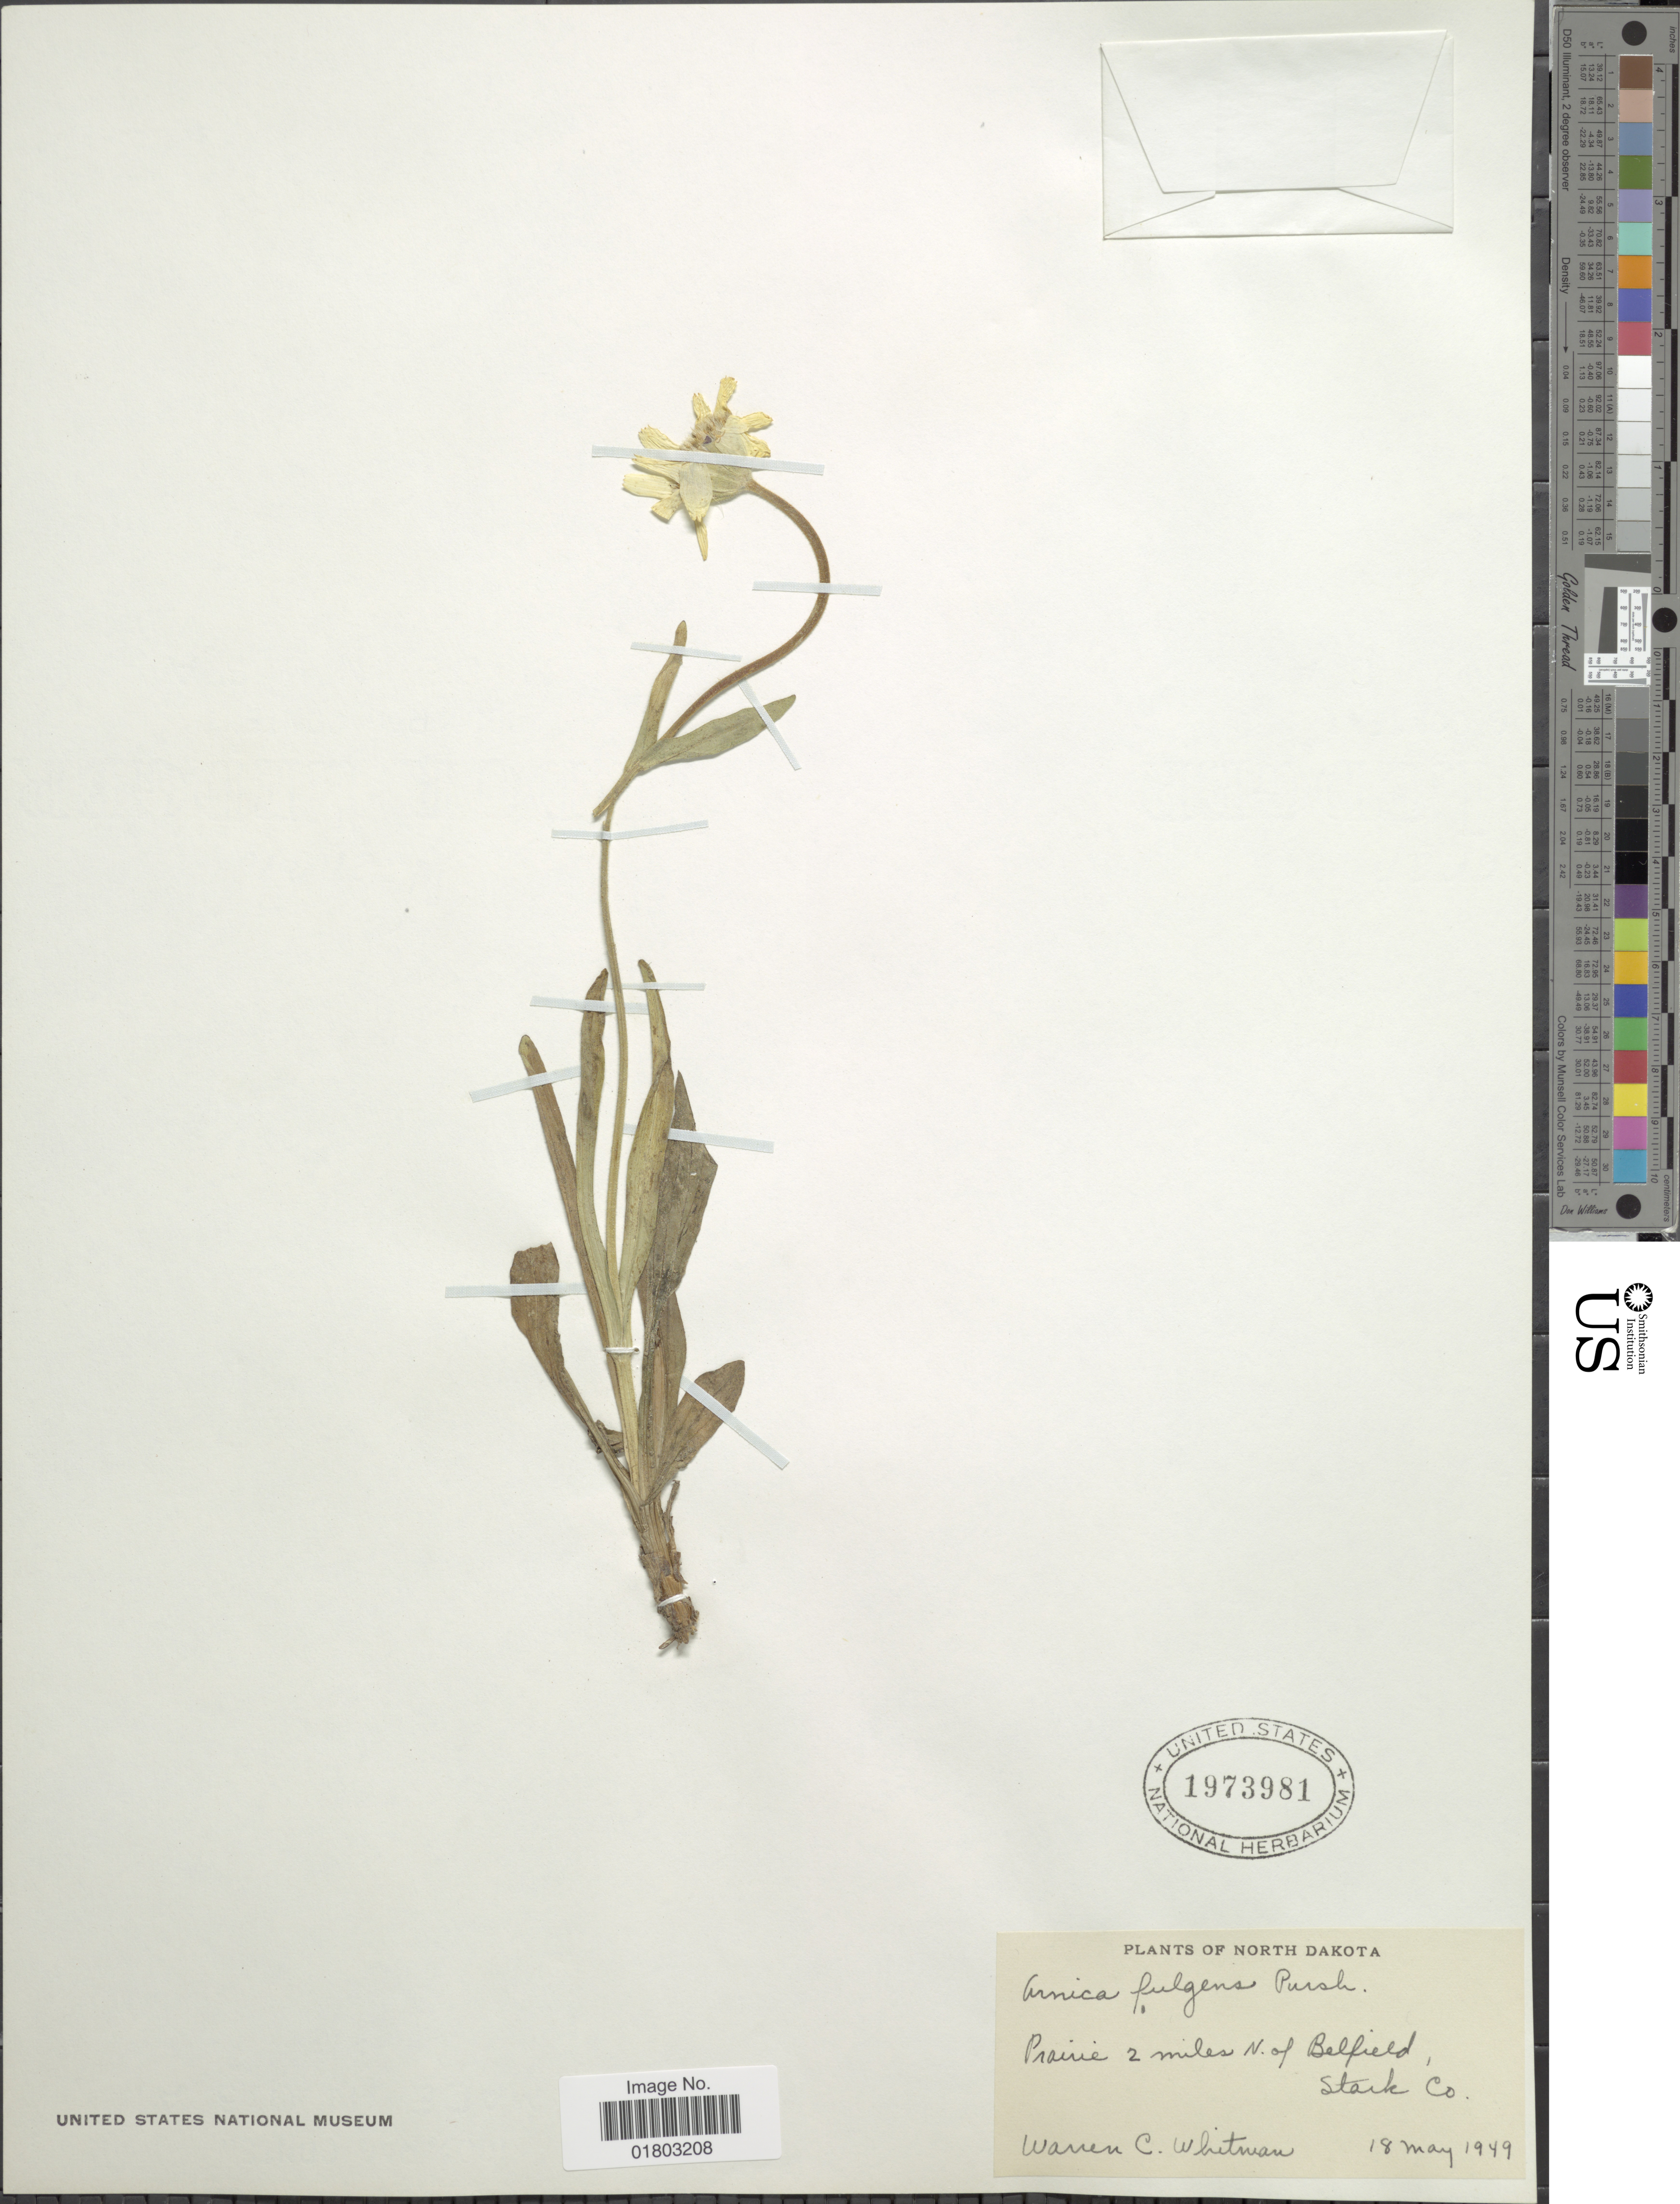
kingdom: Plantae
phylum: Tracheophyta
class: Magnoliopsida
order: Asterales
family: Asteraceae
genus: Arnica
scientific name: Arnica fulgens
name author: Pursh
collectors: W. Whitman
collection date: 1949-05-18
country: United States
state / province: North Dakota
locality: Prairie 2 miles N. of Belfield, Stark Co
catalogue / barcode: US 1973981